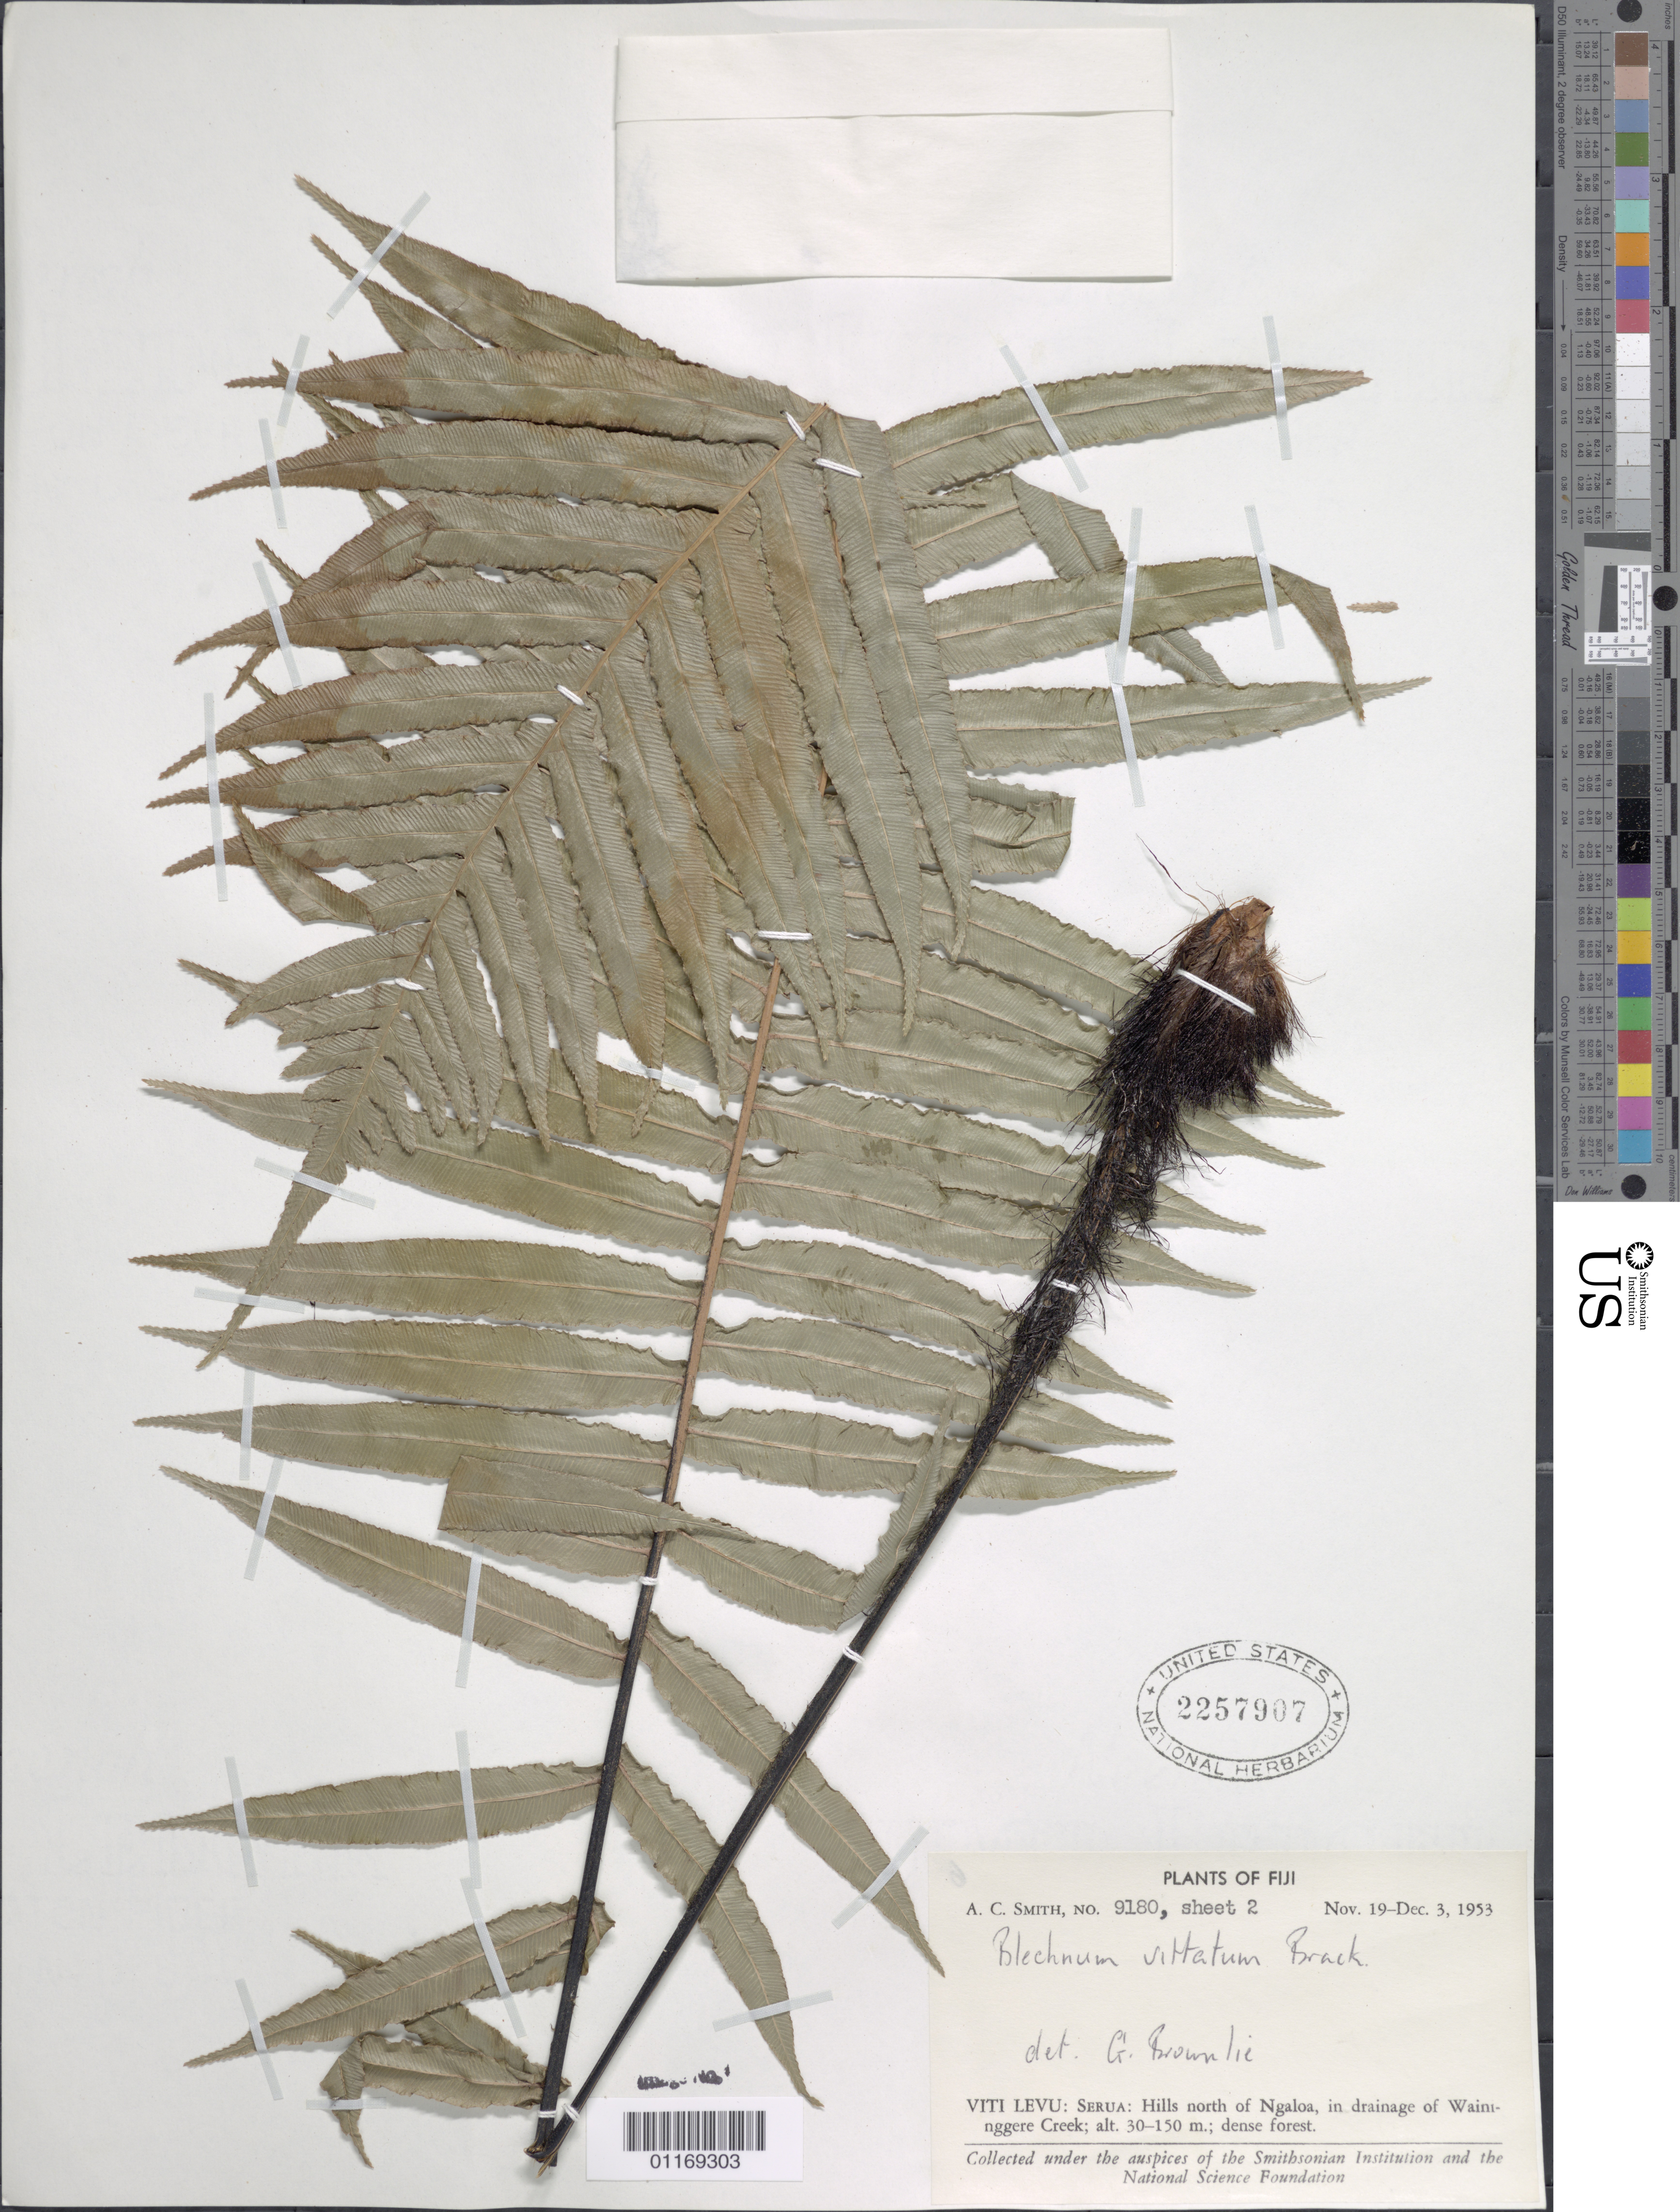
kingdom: Plantae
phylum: Tracheophyta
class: Polypodiopsida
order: Polypodiales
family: Blechnaceae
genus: Blechnum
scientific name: Blechnum vittatum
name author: Brack. in Wilkes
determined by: Brownlie, G.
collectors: A. C. Smith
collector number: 9180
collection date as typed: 19 Nov 1953 to 03 Dec 1953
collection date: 1953-11-19/1953-12-03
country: Fiji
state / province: Central Division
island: Viti Levu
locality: Serua Prov., hills north of Ngaloa, in drainage of waininggere creek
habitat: Dense forest.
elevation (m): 30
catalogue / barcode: US 2257907